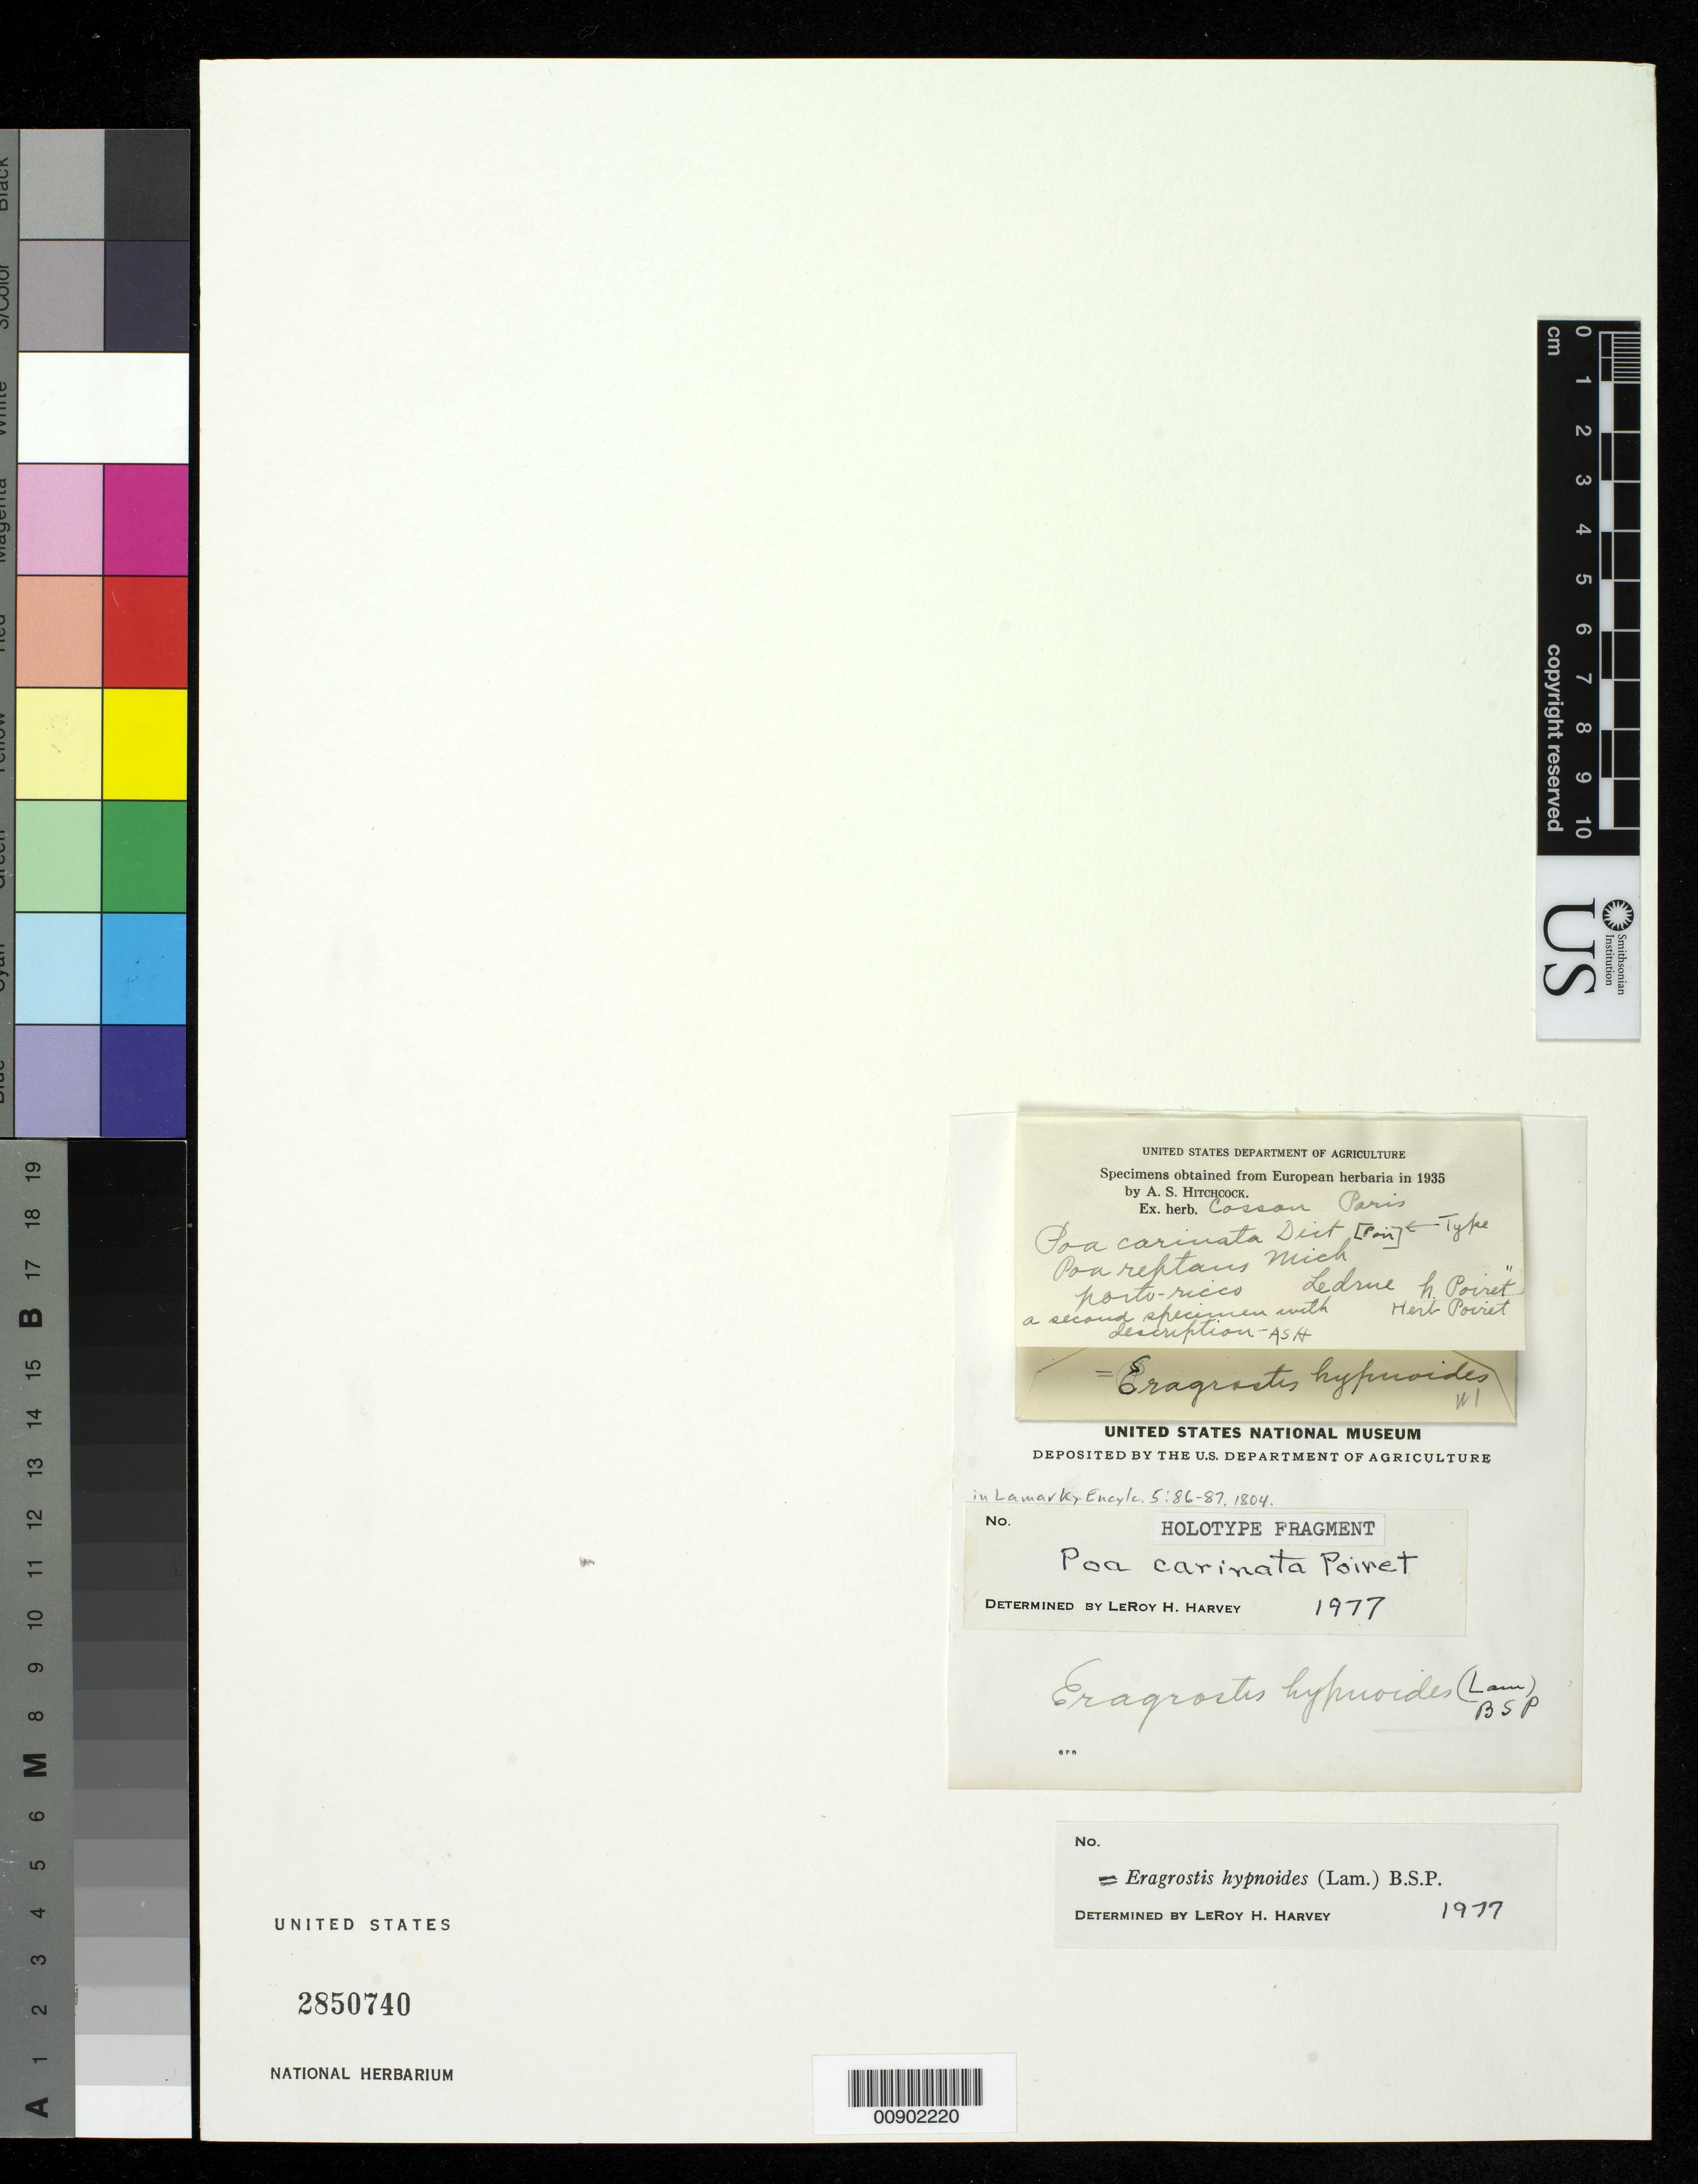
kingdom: Plantae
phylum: Tracheophyta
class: Liliopsida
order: Poales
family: Poaceae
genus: Poa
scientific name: Poa carinata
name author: Poir. in Lam.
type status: Isotype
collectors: A. Ledru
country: Puerto Rico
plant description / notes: Fragmentary material of type specimen ex herb. Cosson (P).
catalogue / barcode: US 2850740